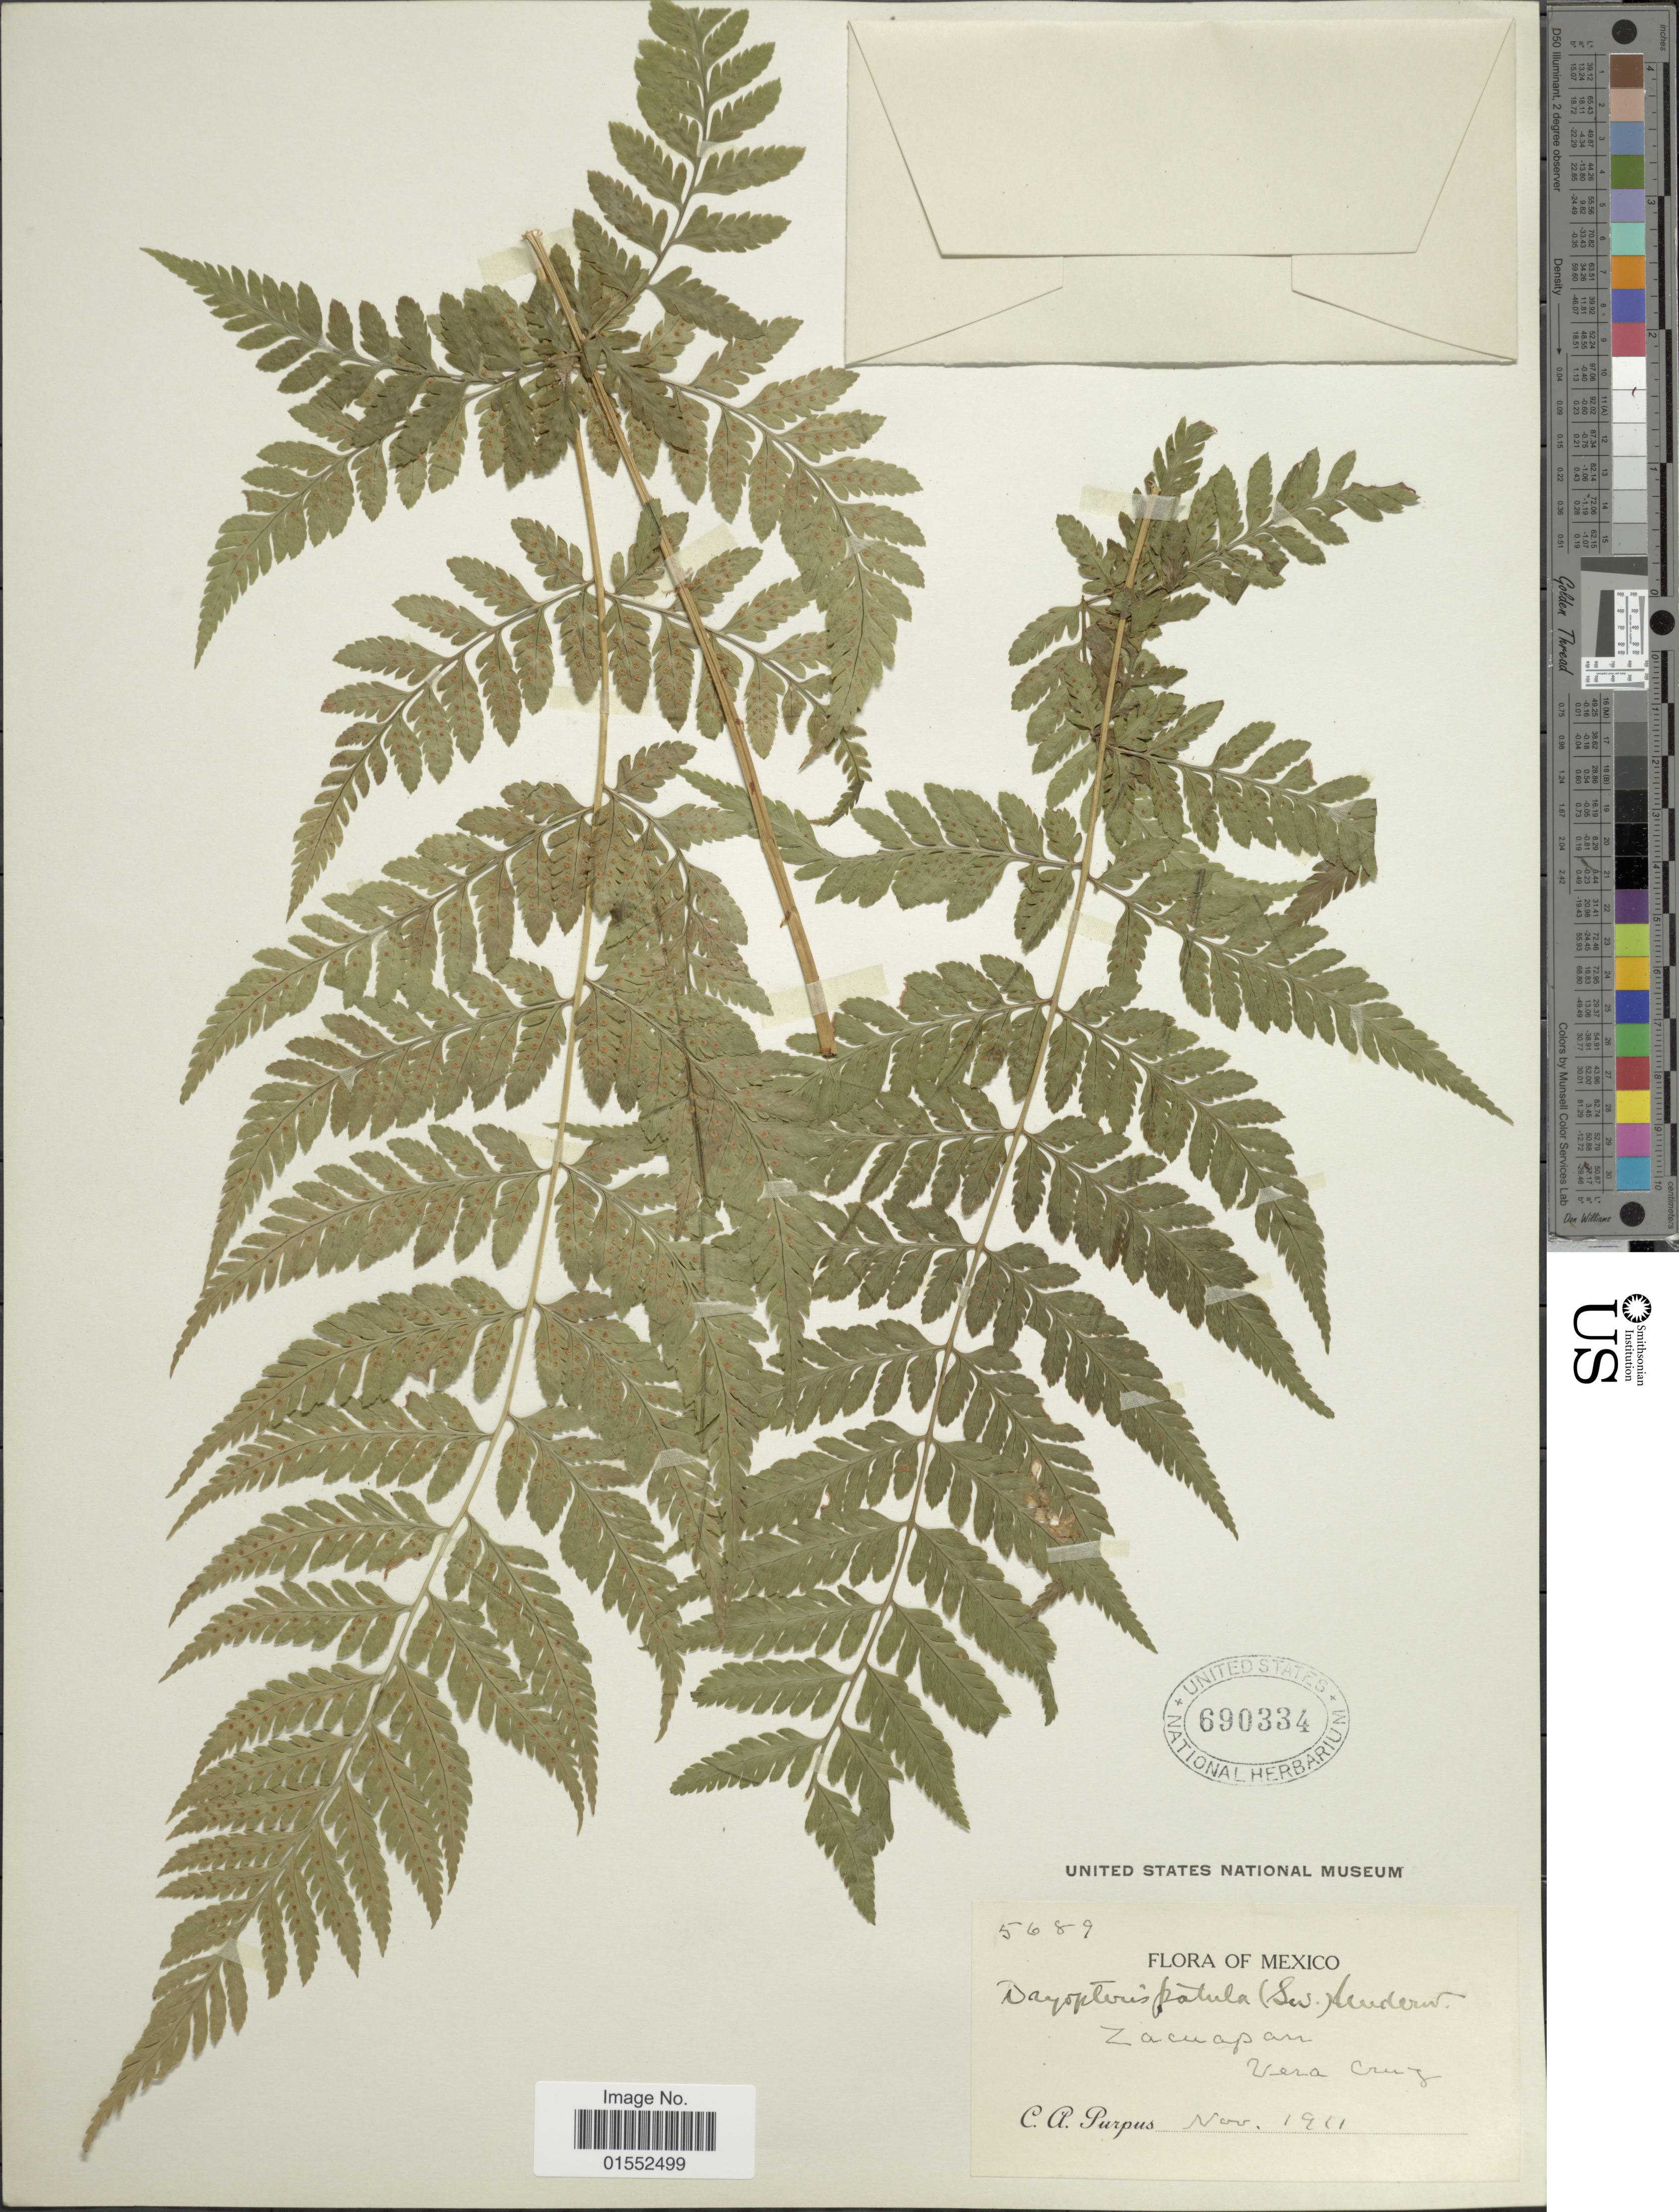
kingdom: Plantae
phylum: Tracheophyta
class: Polypodiopsida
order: Polypodiales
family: Dryopteridaceae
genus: Dryopteris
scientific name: Dryopteris patula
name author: (Sw.) Underw.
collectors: C. A. Purpus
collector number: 5689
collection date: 1911-11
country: Mexico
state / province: Veracruz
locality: Zacuapan, Vera Cruz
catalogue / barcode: US 690334